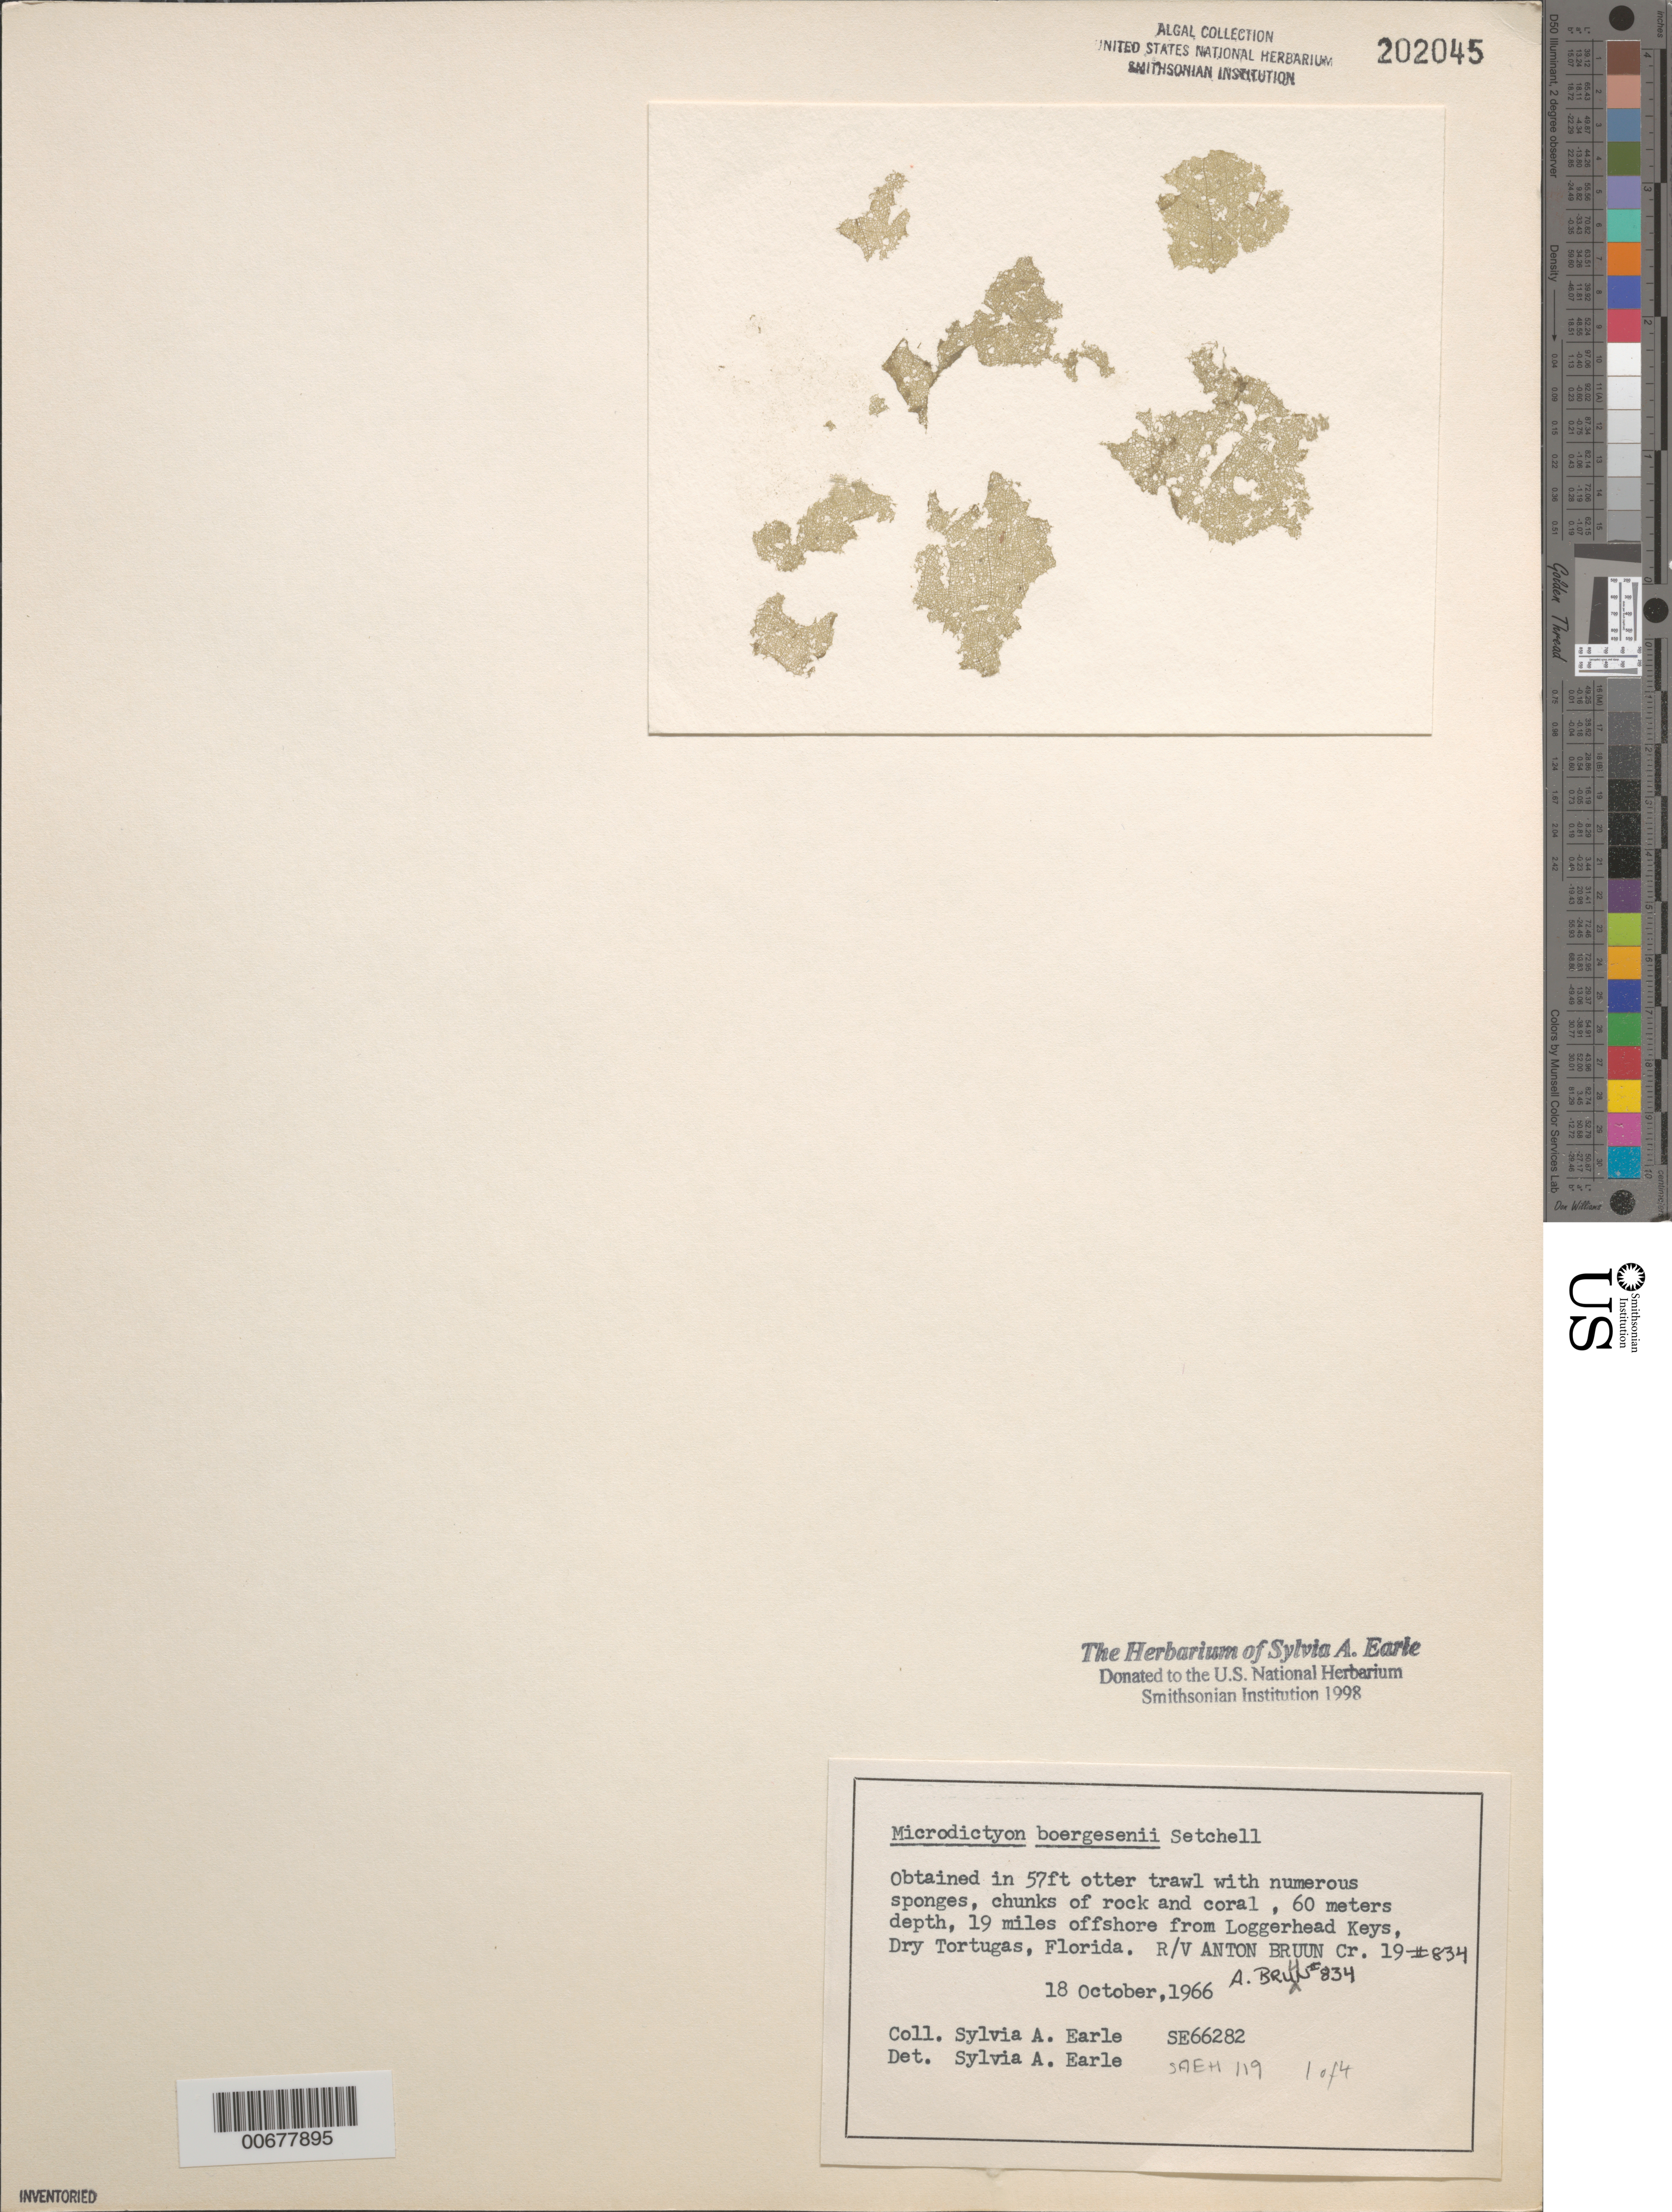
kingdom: Plantae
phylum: Chlorophyta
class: Ulvophyceae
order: Cladophorales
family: Anadyomenaceae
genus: Microdictyon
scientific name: Microdictyon boergesenii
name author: Setch.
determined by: Earle, S. A.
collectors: S. A. Earle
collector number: SE 66282 & SAEH 119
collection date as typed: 18 Oct 1966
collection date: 1966-10-18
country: United States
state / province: Florida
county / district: Monroe County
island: Dry Tortugas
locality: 19 miles off Loggerhead Key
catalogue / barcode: US 202045